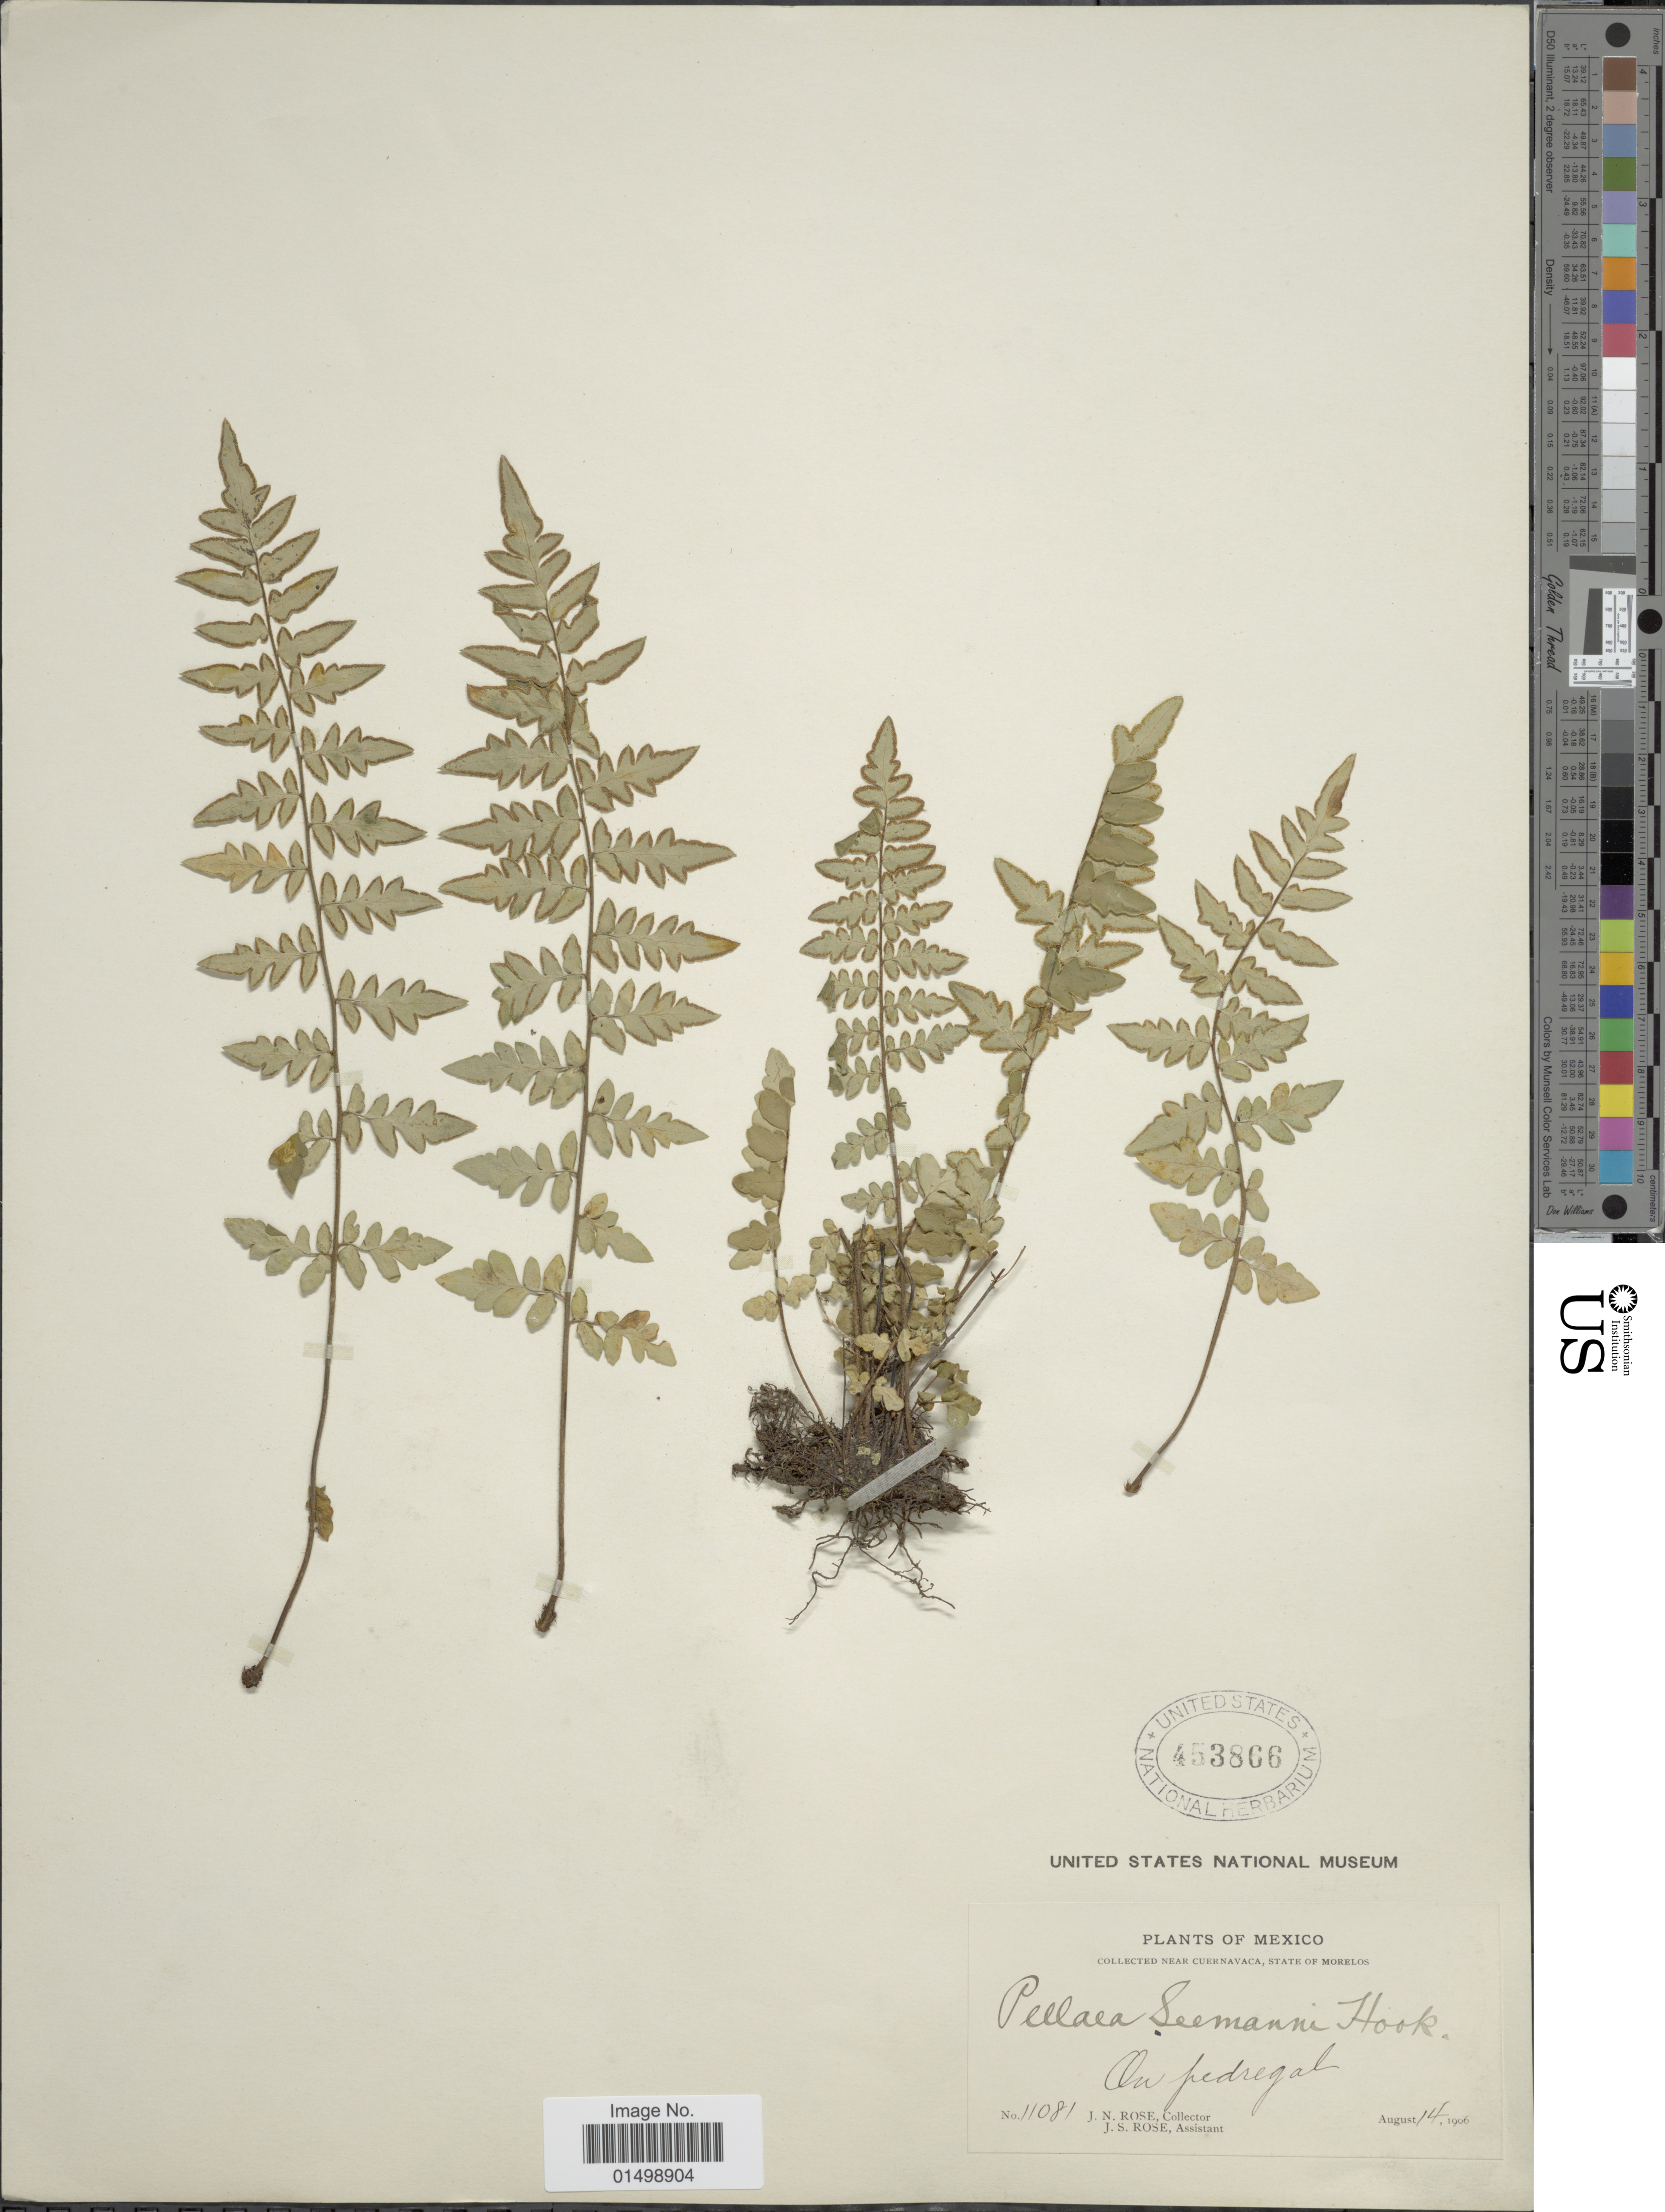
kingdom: Plantae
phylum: Tracheophyta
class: Polypodiopsida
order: Polypodiales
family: Pteridaceae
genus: Cheilanthes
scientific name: Cheilanthes lozanii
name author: (Maxon) R.M. Tryon & A.F. Tryon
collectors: J. N. Rose & J. S. Rose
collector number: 11081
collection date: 1906-08-14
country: Mexico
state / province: Morelos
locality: Near Cuernavaca, On pedregal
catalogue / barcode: US 453866